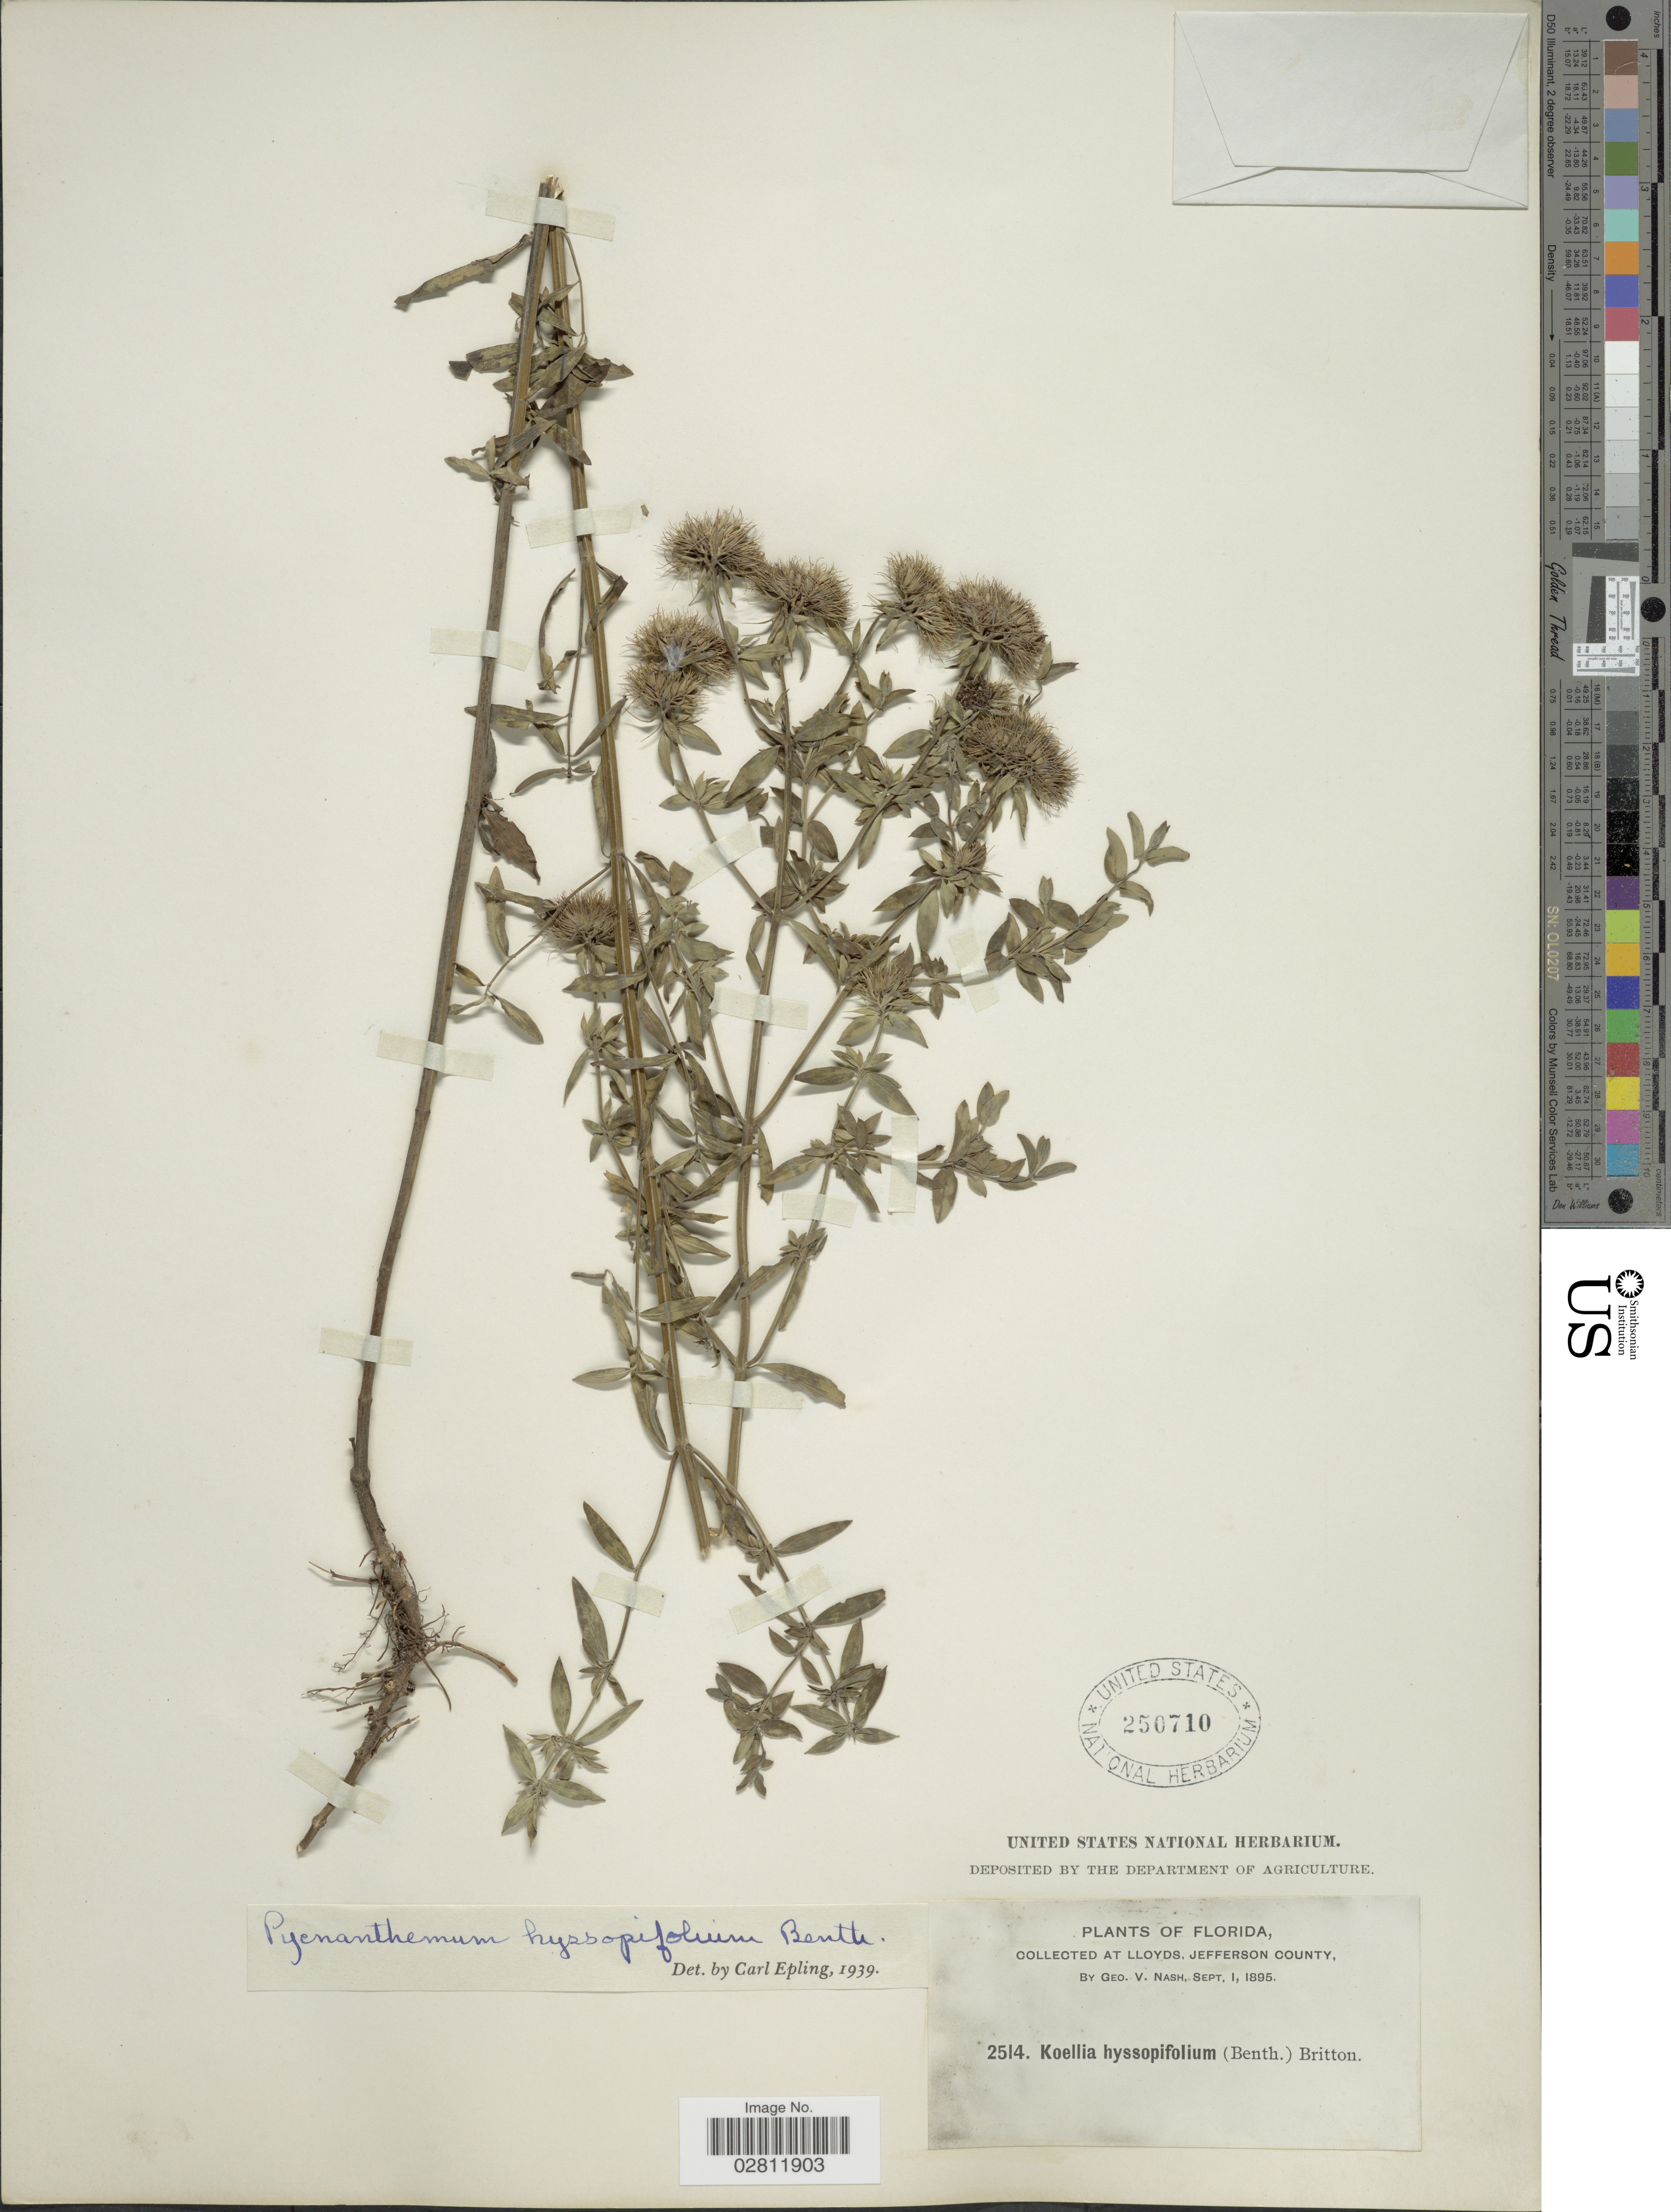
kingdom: Plantae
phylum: Tracheophyta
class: Magnoliopsida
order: Lamiales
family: Lamiaceae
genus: Pycnanthemum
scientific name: Pycnanthemum flexuosum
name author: (Walter) Britton, Stearns & Poggenb.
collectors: G. V. Nash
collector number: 2514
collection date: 1895-09-01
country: United States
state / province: Florida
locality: Lloyds, Jefferson County.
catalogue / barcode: US 250710